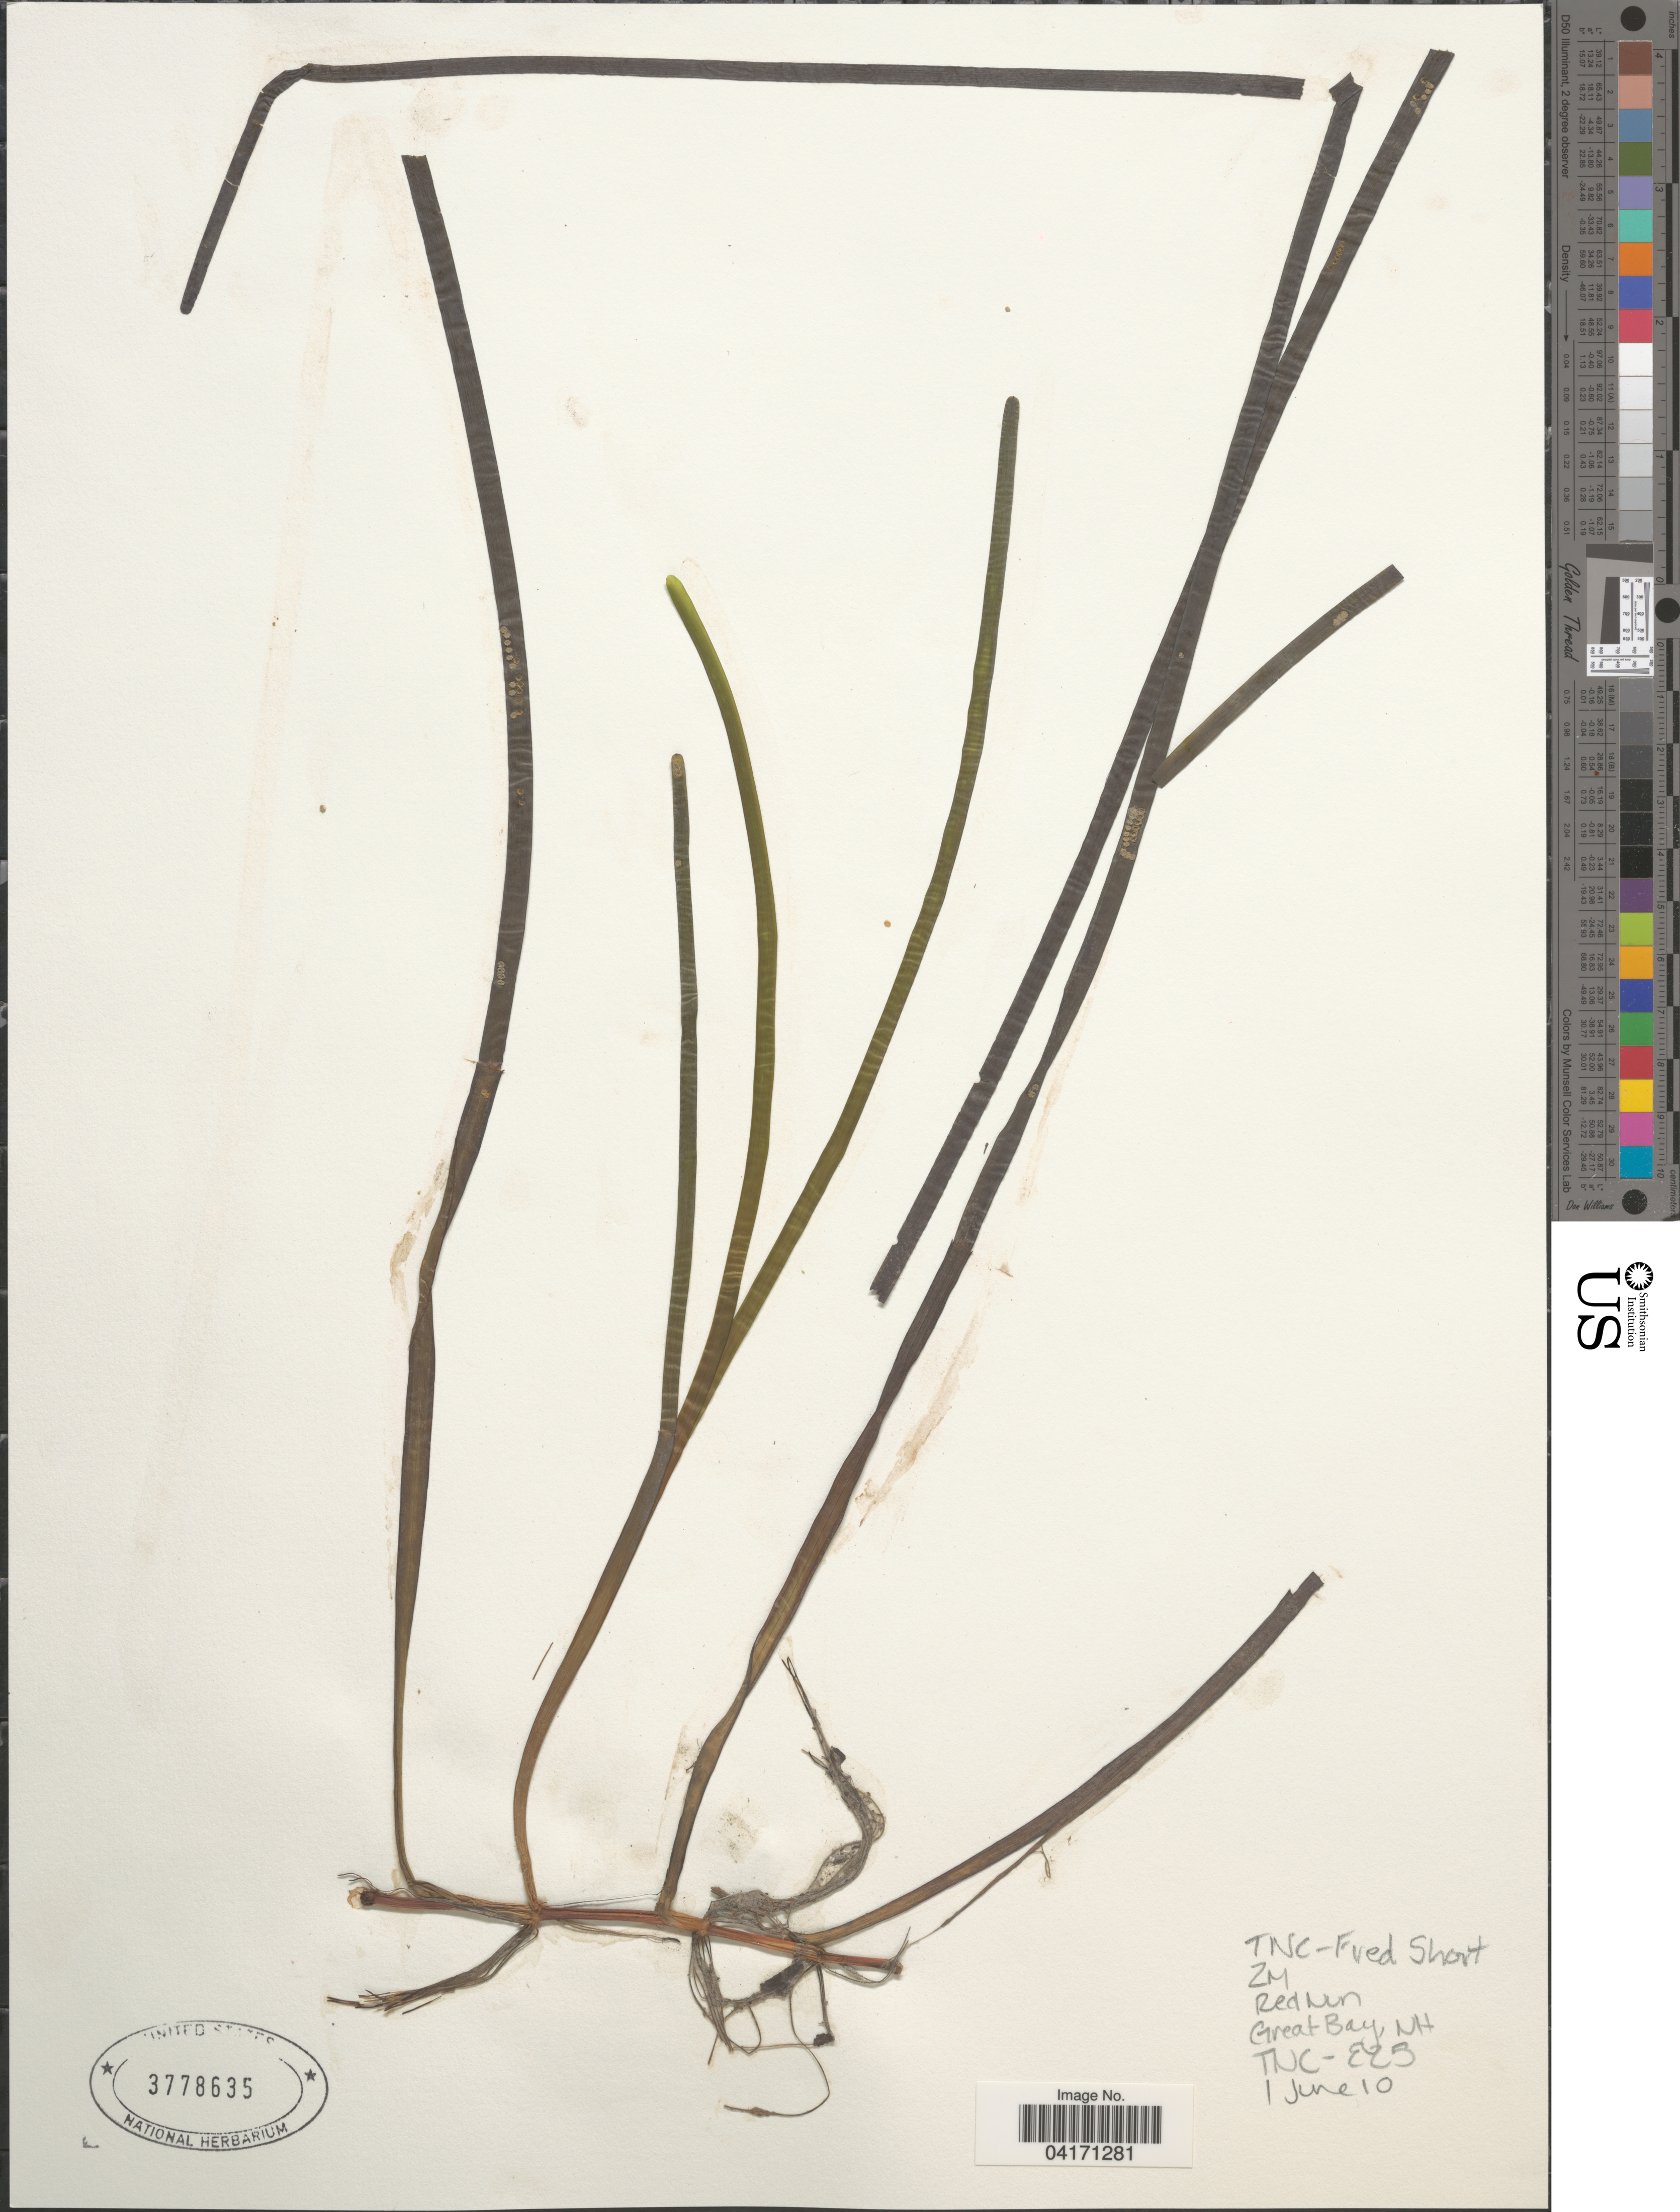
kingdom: Plantae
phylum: Tracheophyta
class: Liliopsida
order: Alismatales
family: Zosteraceae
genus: Zostera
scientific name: Zostera marina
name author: L.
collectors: F. Short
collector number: TNC-E25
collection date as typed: Transcribed d/m/y: 1/6/10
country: United States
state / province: New Hampshire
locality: Red Nun. Great Bay.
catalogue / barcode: US 3778635